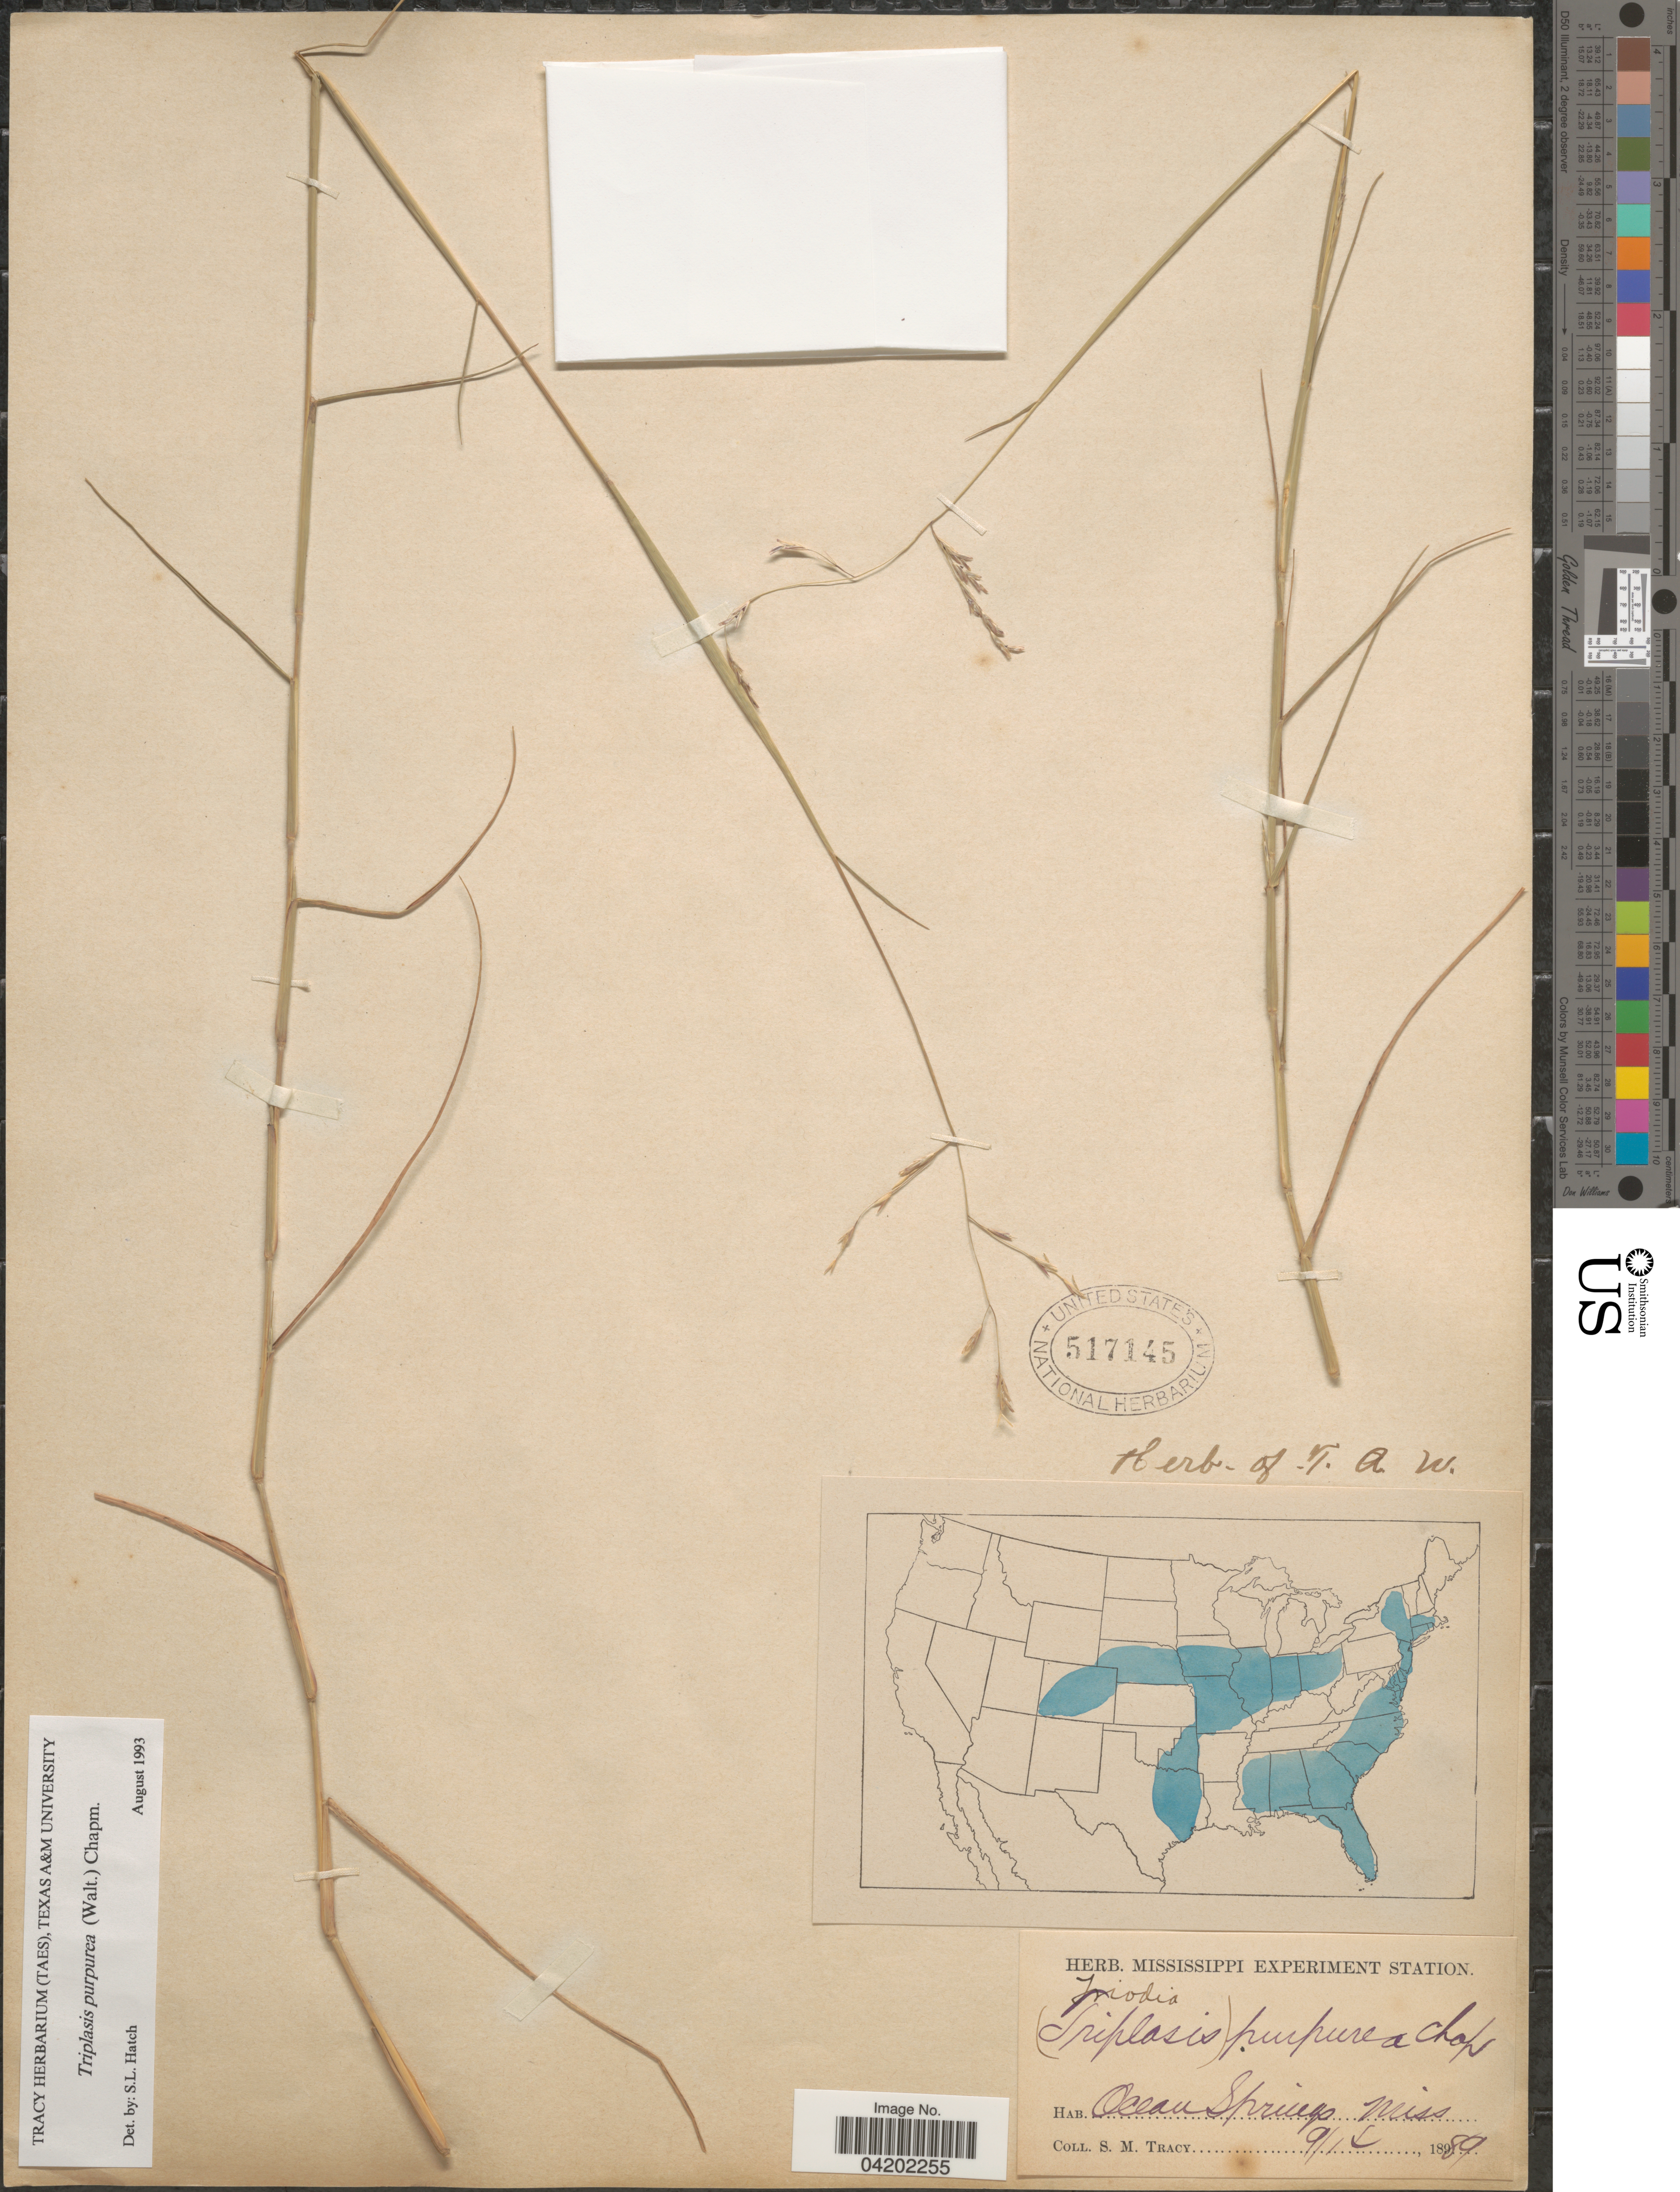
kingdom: Plantae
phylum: Tracheophyta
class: Liliopsida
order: Poales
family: Poaceae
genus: Triplasis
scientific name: Triplasis purpurea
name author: (Walter) Chapm.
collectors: S. M. Tracy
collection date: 1889-09-09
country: United States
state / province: Mississippi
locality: Ocean Springs.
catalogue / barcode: US 517145